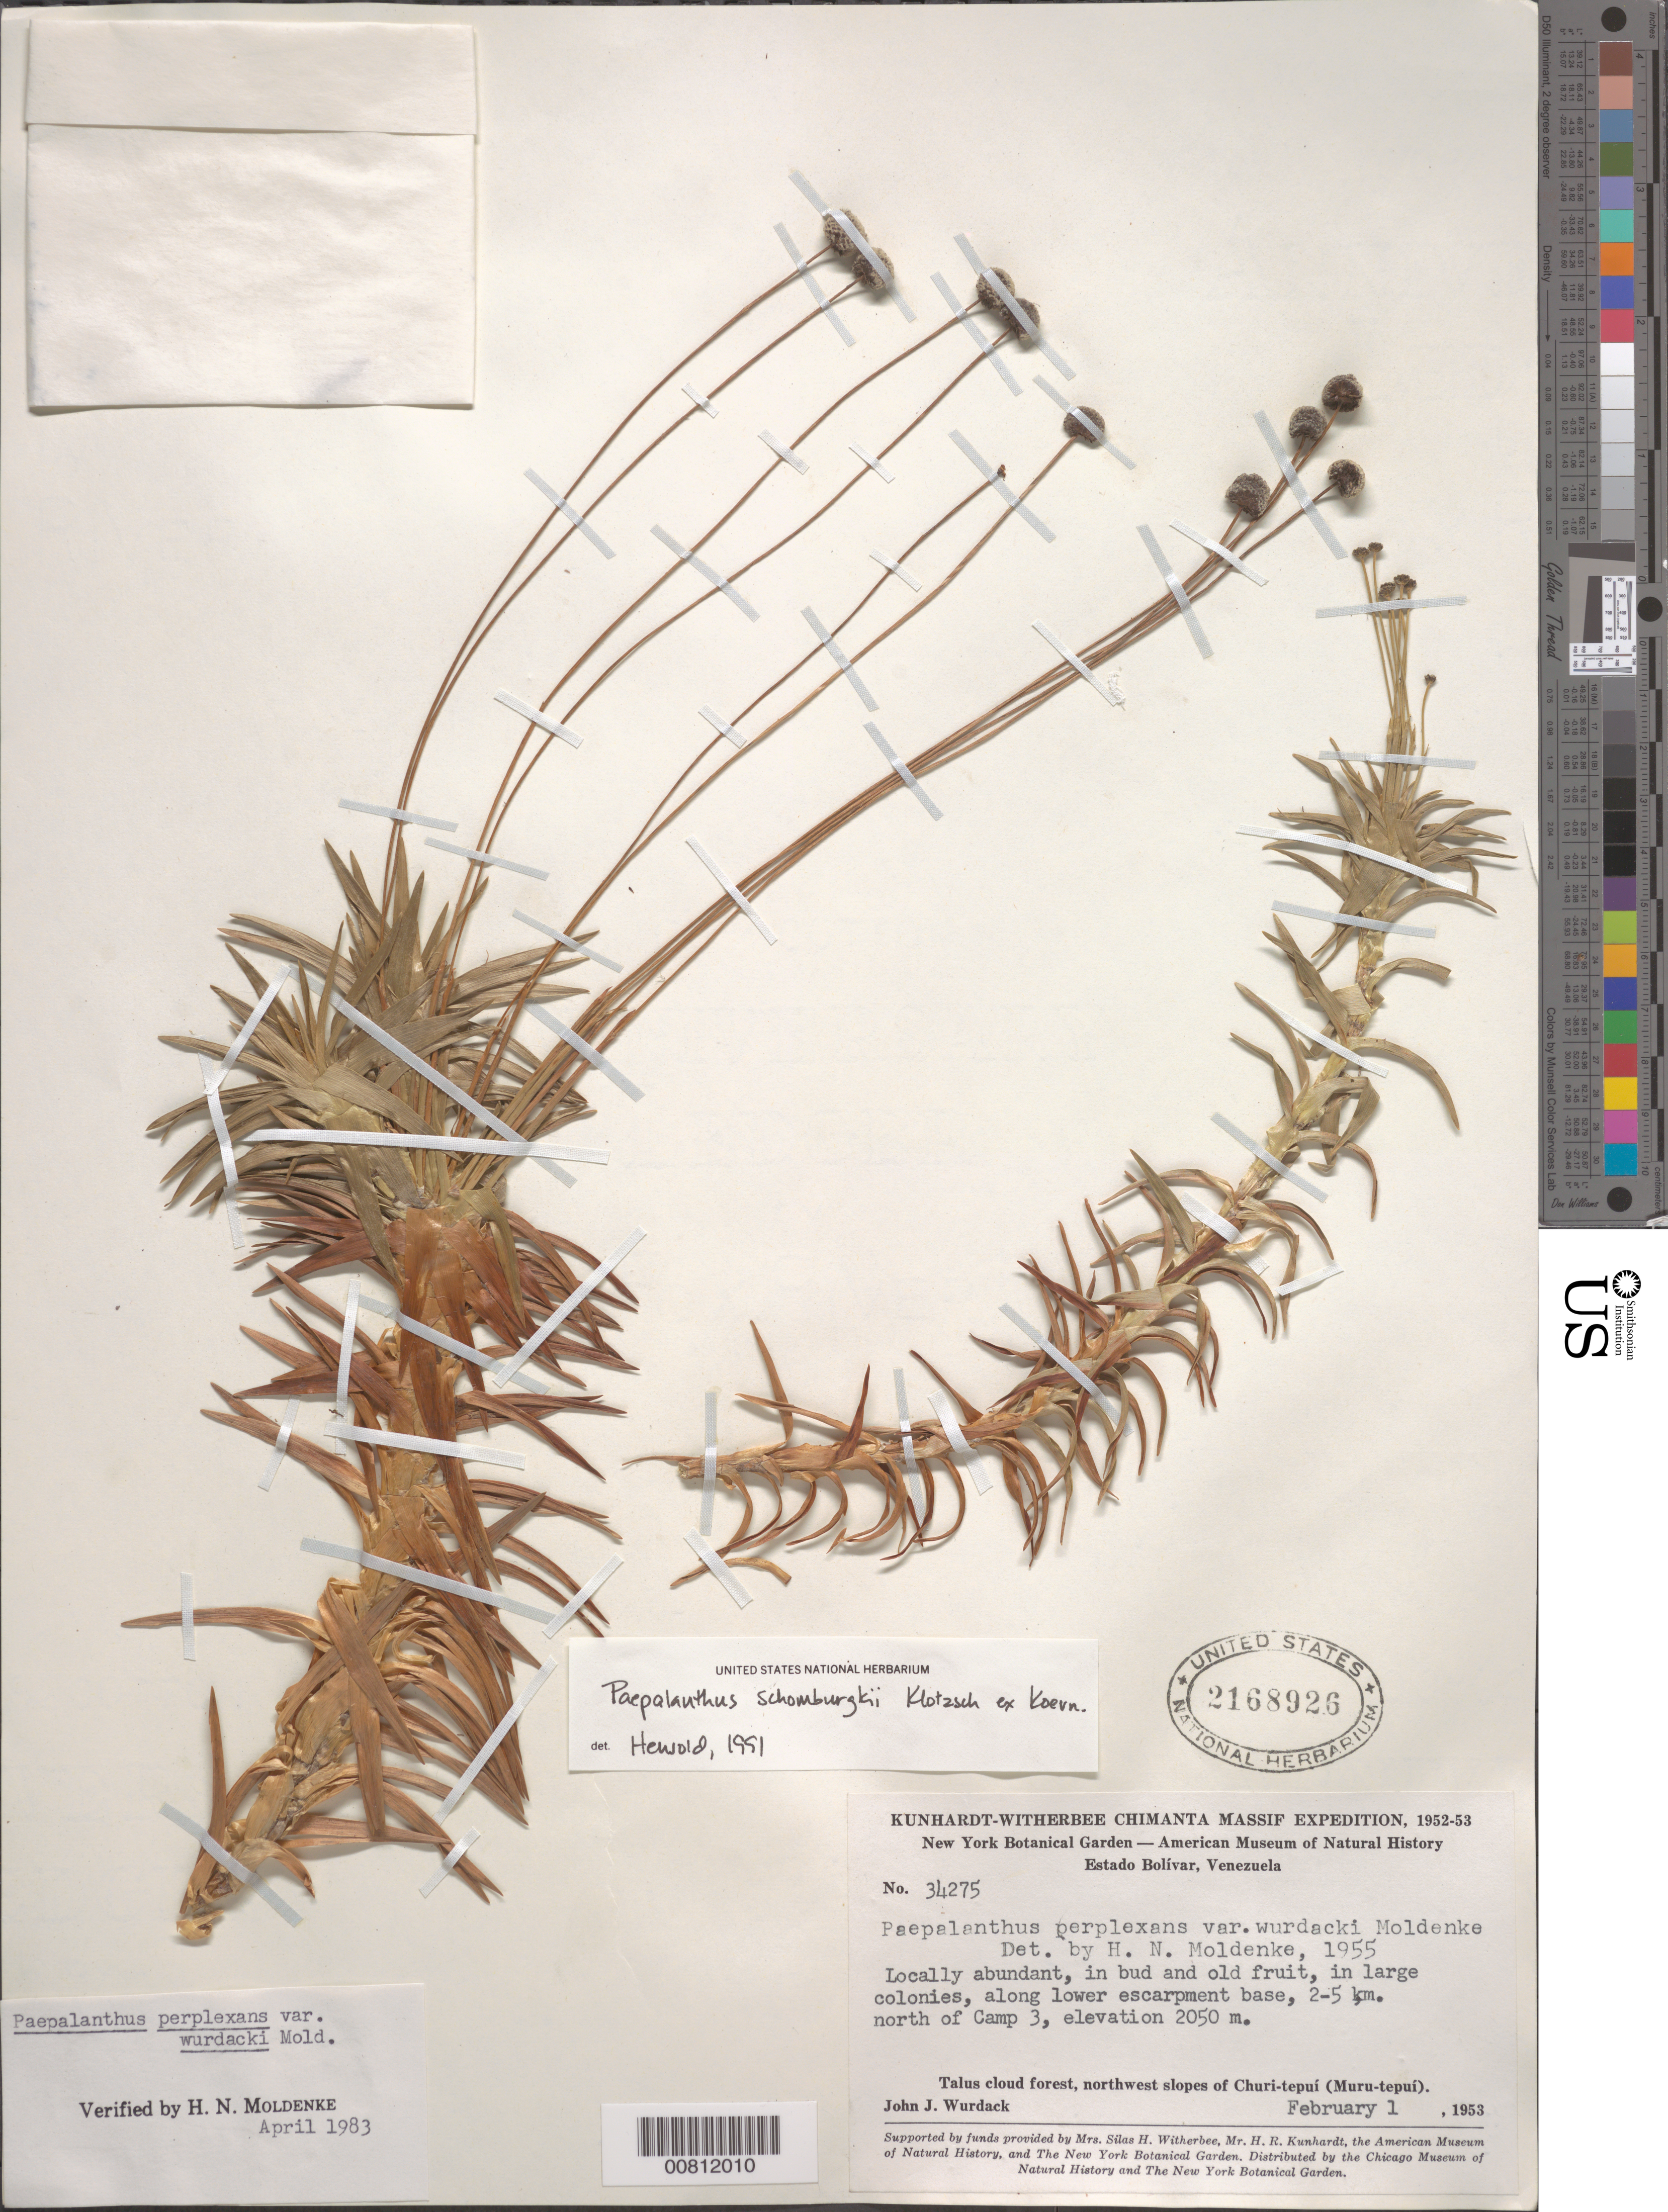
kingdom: Plantae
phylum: Tracheophyta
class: Liliopsida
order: Poales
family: Eriocaulaceae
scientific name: Monosperma schomburgkii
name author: (Klotzsch ex Körn.) Andrino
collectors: J. J. Wurdack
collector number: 34275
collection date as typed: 1-Feb-53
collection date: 1953-02-01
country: Venezuela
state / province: Bolívar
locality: Churi-tepuí (Muru-tepuí), 2-5 km N of Camp 8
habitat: Lower escarpment base, talus cloud forest, NW slopes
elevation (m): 2050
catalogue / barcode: US 2168926